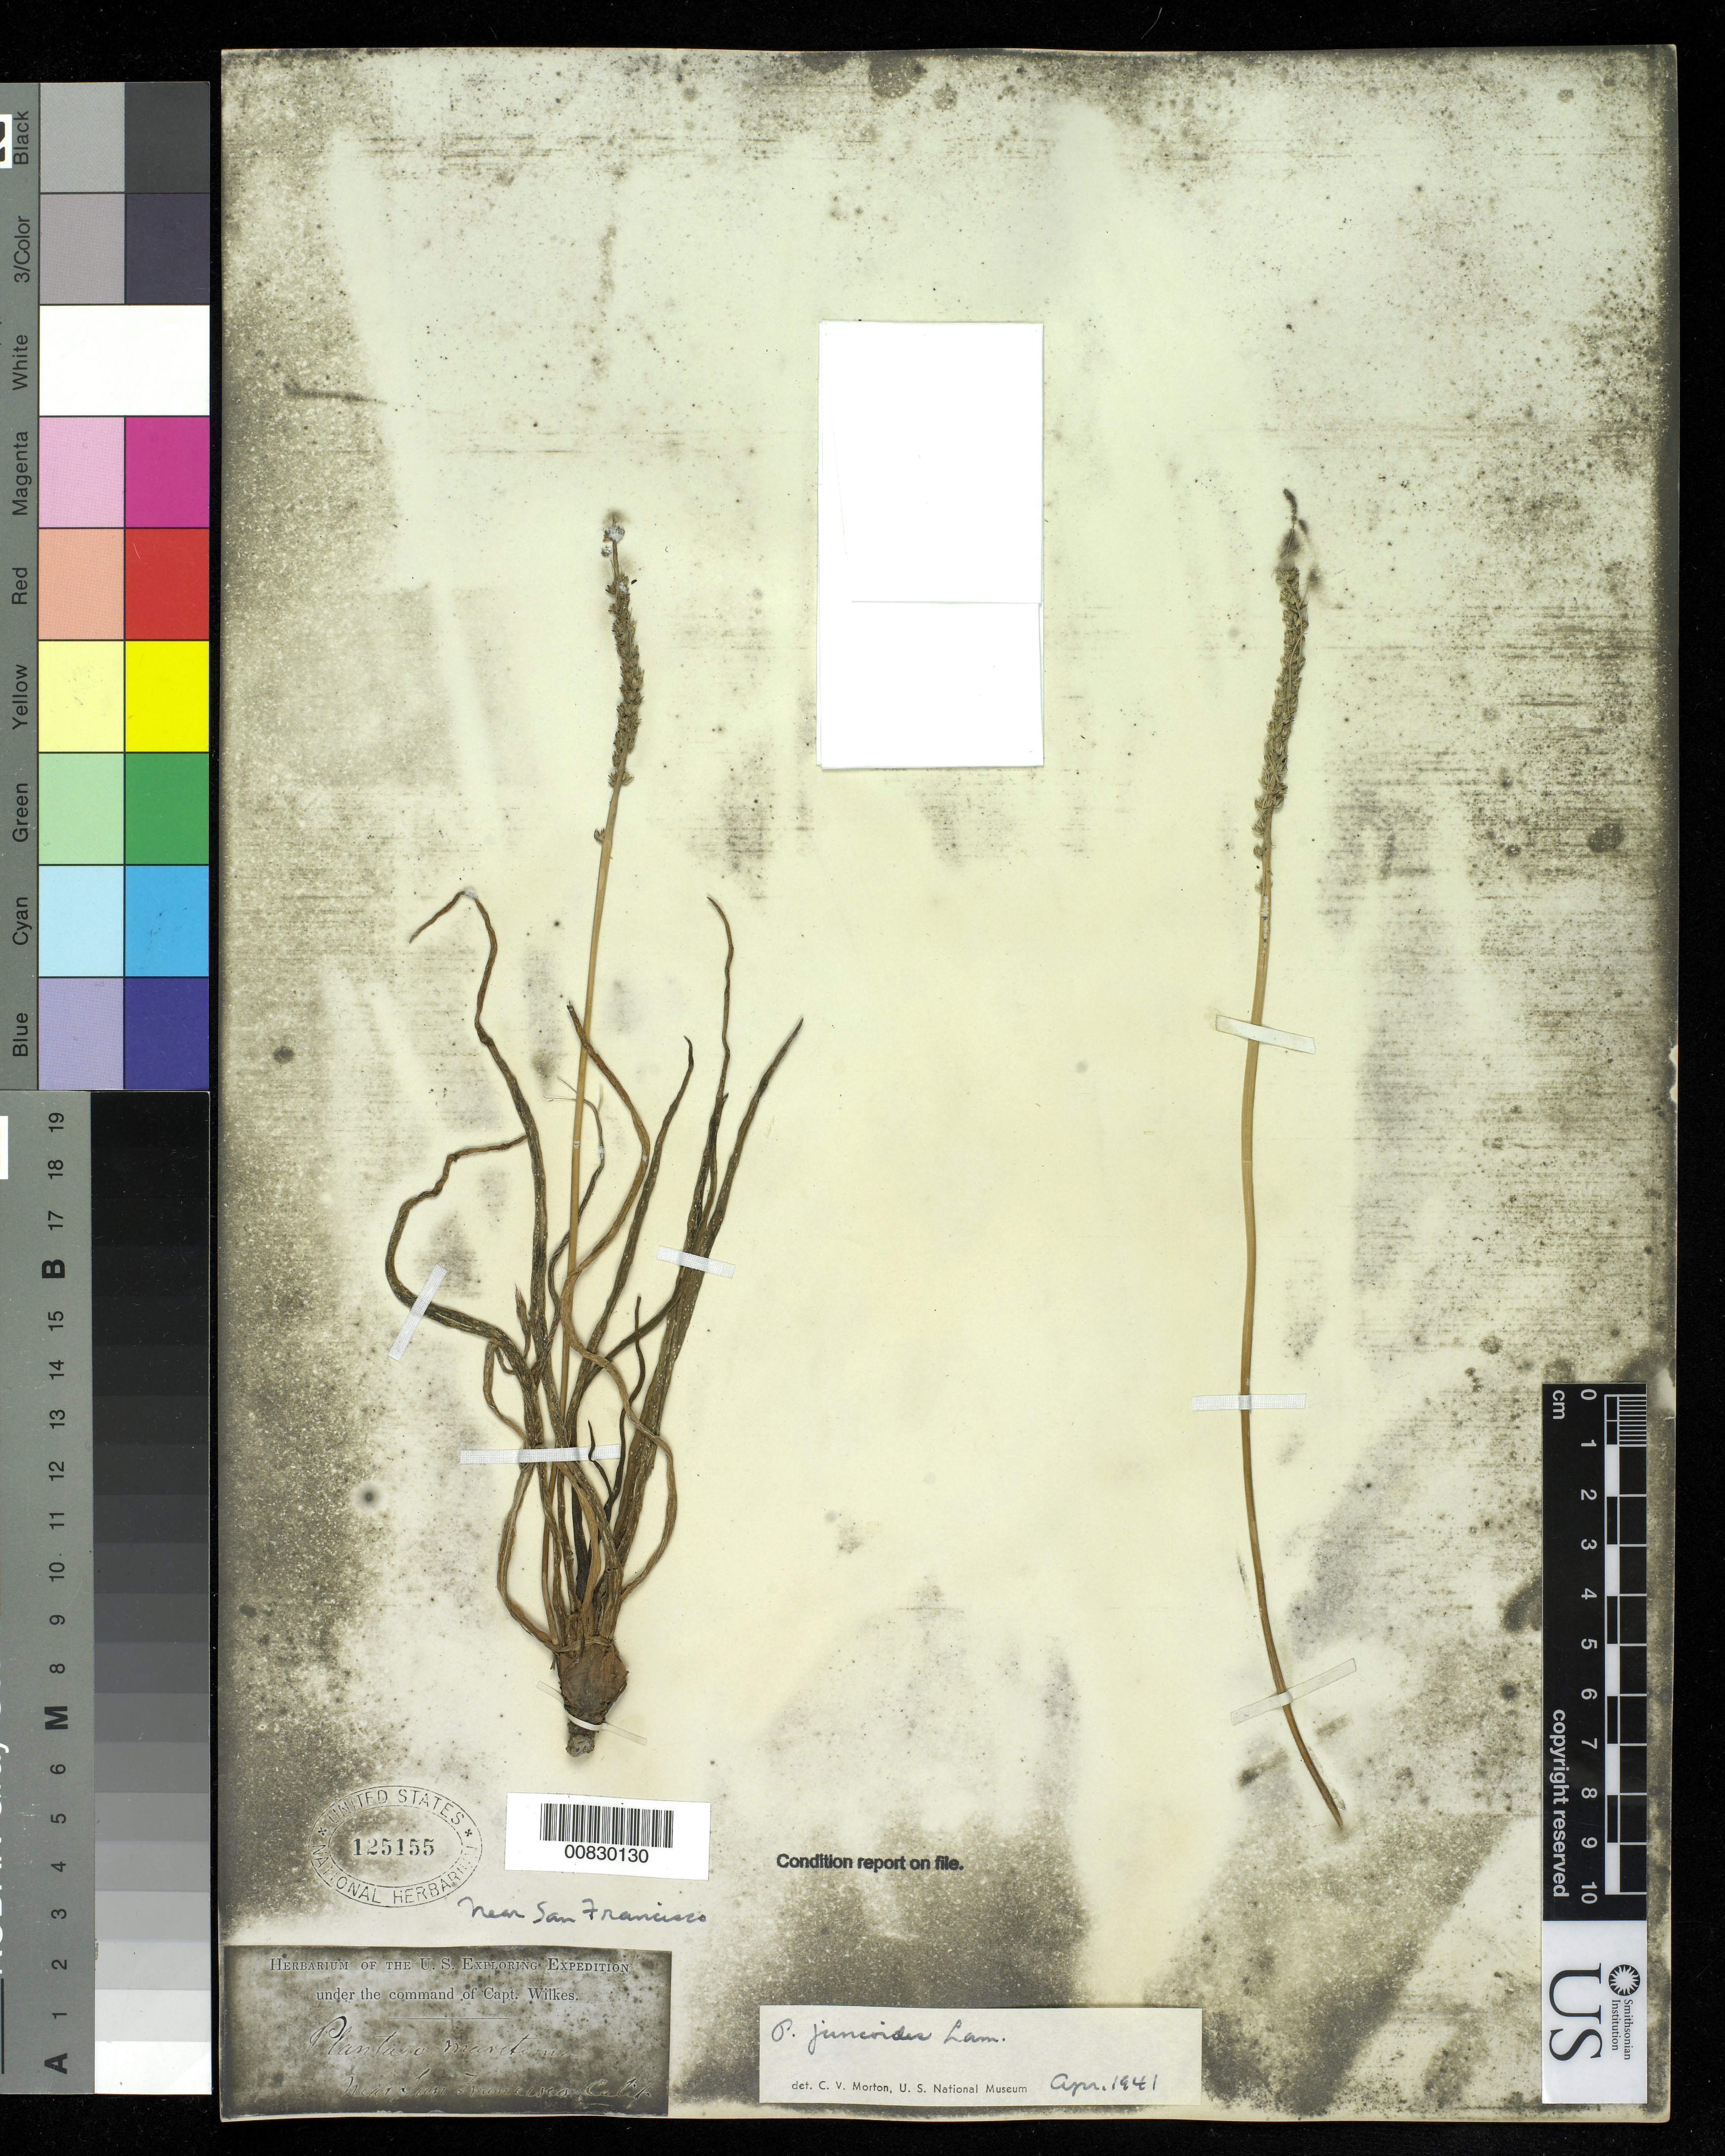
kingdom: Plantae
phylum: Tracheophyta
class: Magnoliopsida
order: Lamiales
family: Plantaginaceae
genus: Plantago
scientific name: Plantago juncoides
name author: Lam.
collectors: Wilkes Explor. Exped.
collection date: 1838/1842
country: United States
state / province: California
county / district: San Francisco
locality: near San Francisco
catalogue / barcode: US 125155